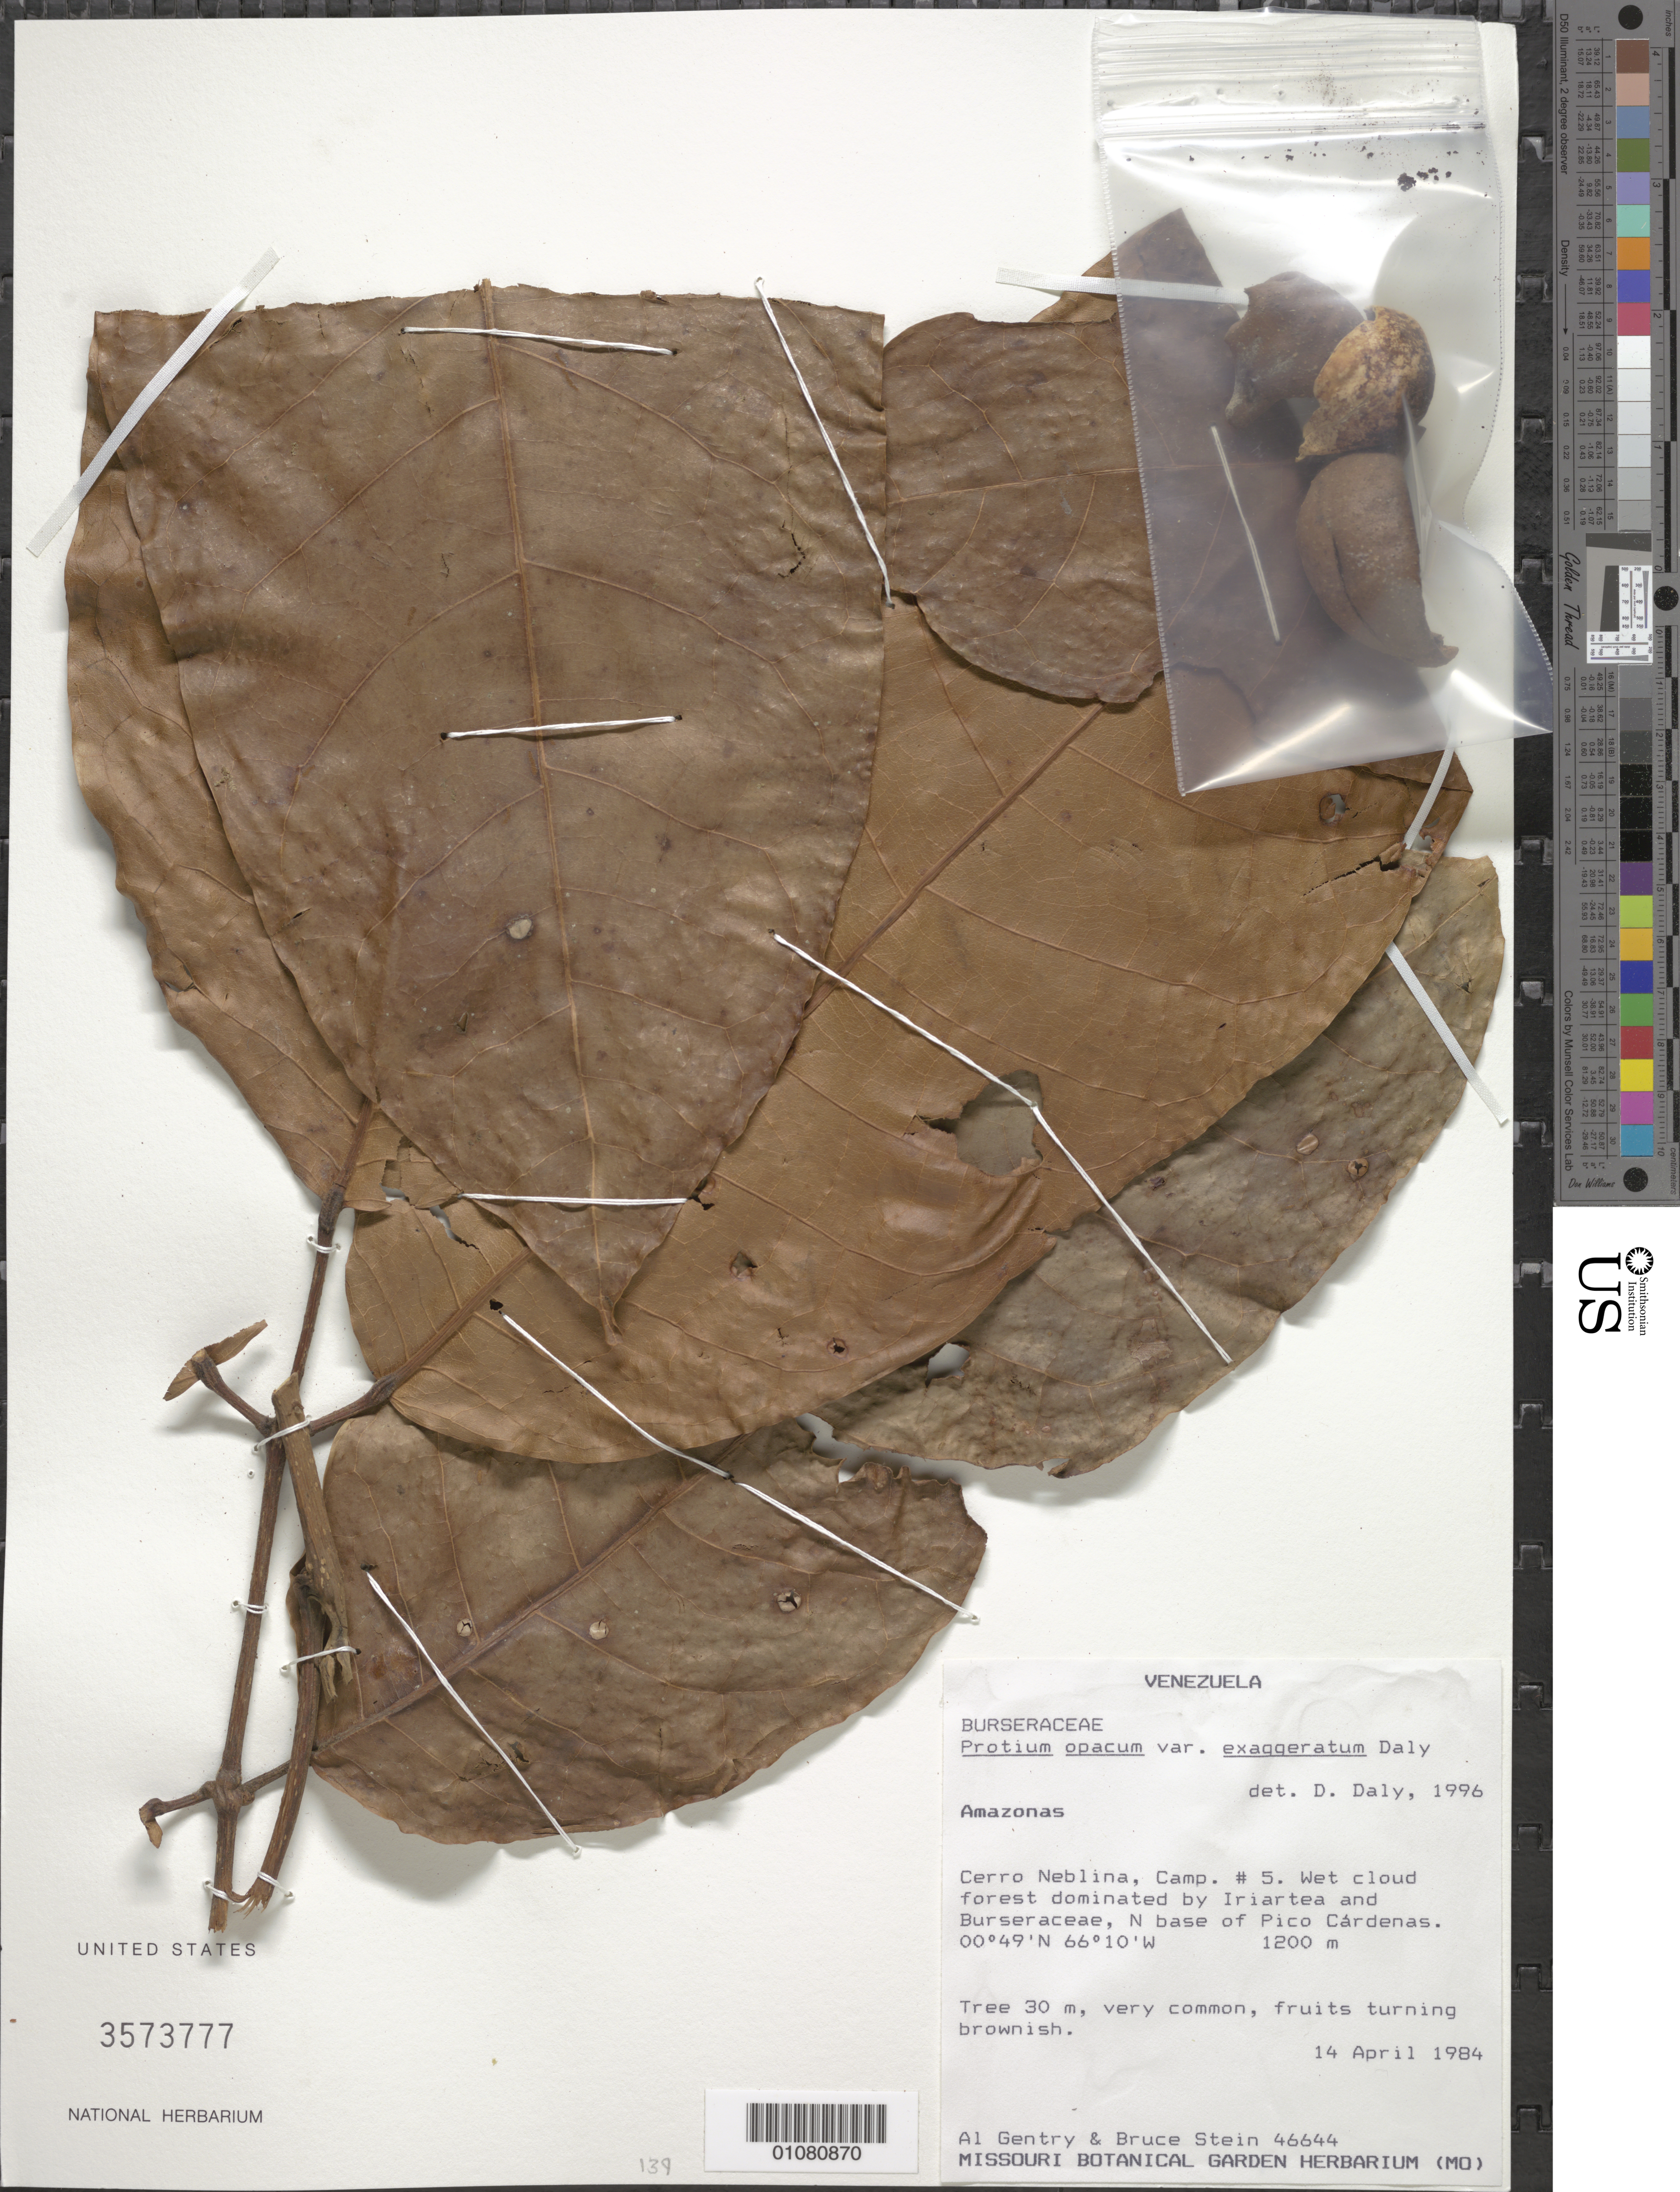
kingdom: Plantae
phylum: Tracheophyta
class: Magnoliopsida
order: Sapindales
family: Burseraceae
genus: Protium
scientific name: Protium opacum subsp. exaggeratum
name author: Daly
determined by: Daly, D. C.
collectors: A. H. Gentry & B. Stein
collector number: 46644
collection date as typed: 14-Apr-84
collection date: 1984-04-14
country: Venezuela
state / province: Amazonas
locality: Río Negro, Cerro de Neblina Campamento 5, N base of Pico Cardenas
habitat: Wet cloud forest dominated by Iriartea and Burseraceae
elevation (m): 1200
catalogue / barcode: US 3573777